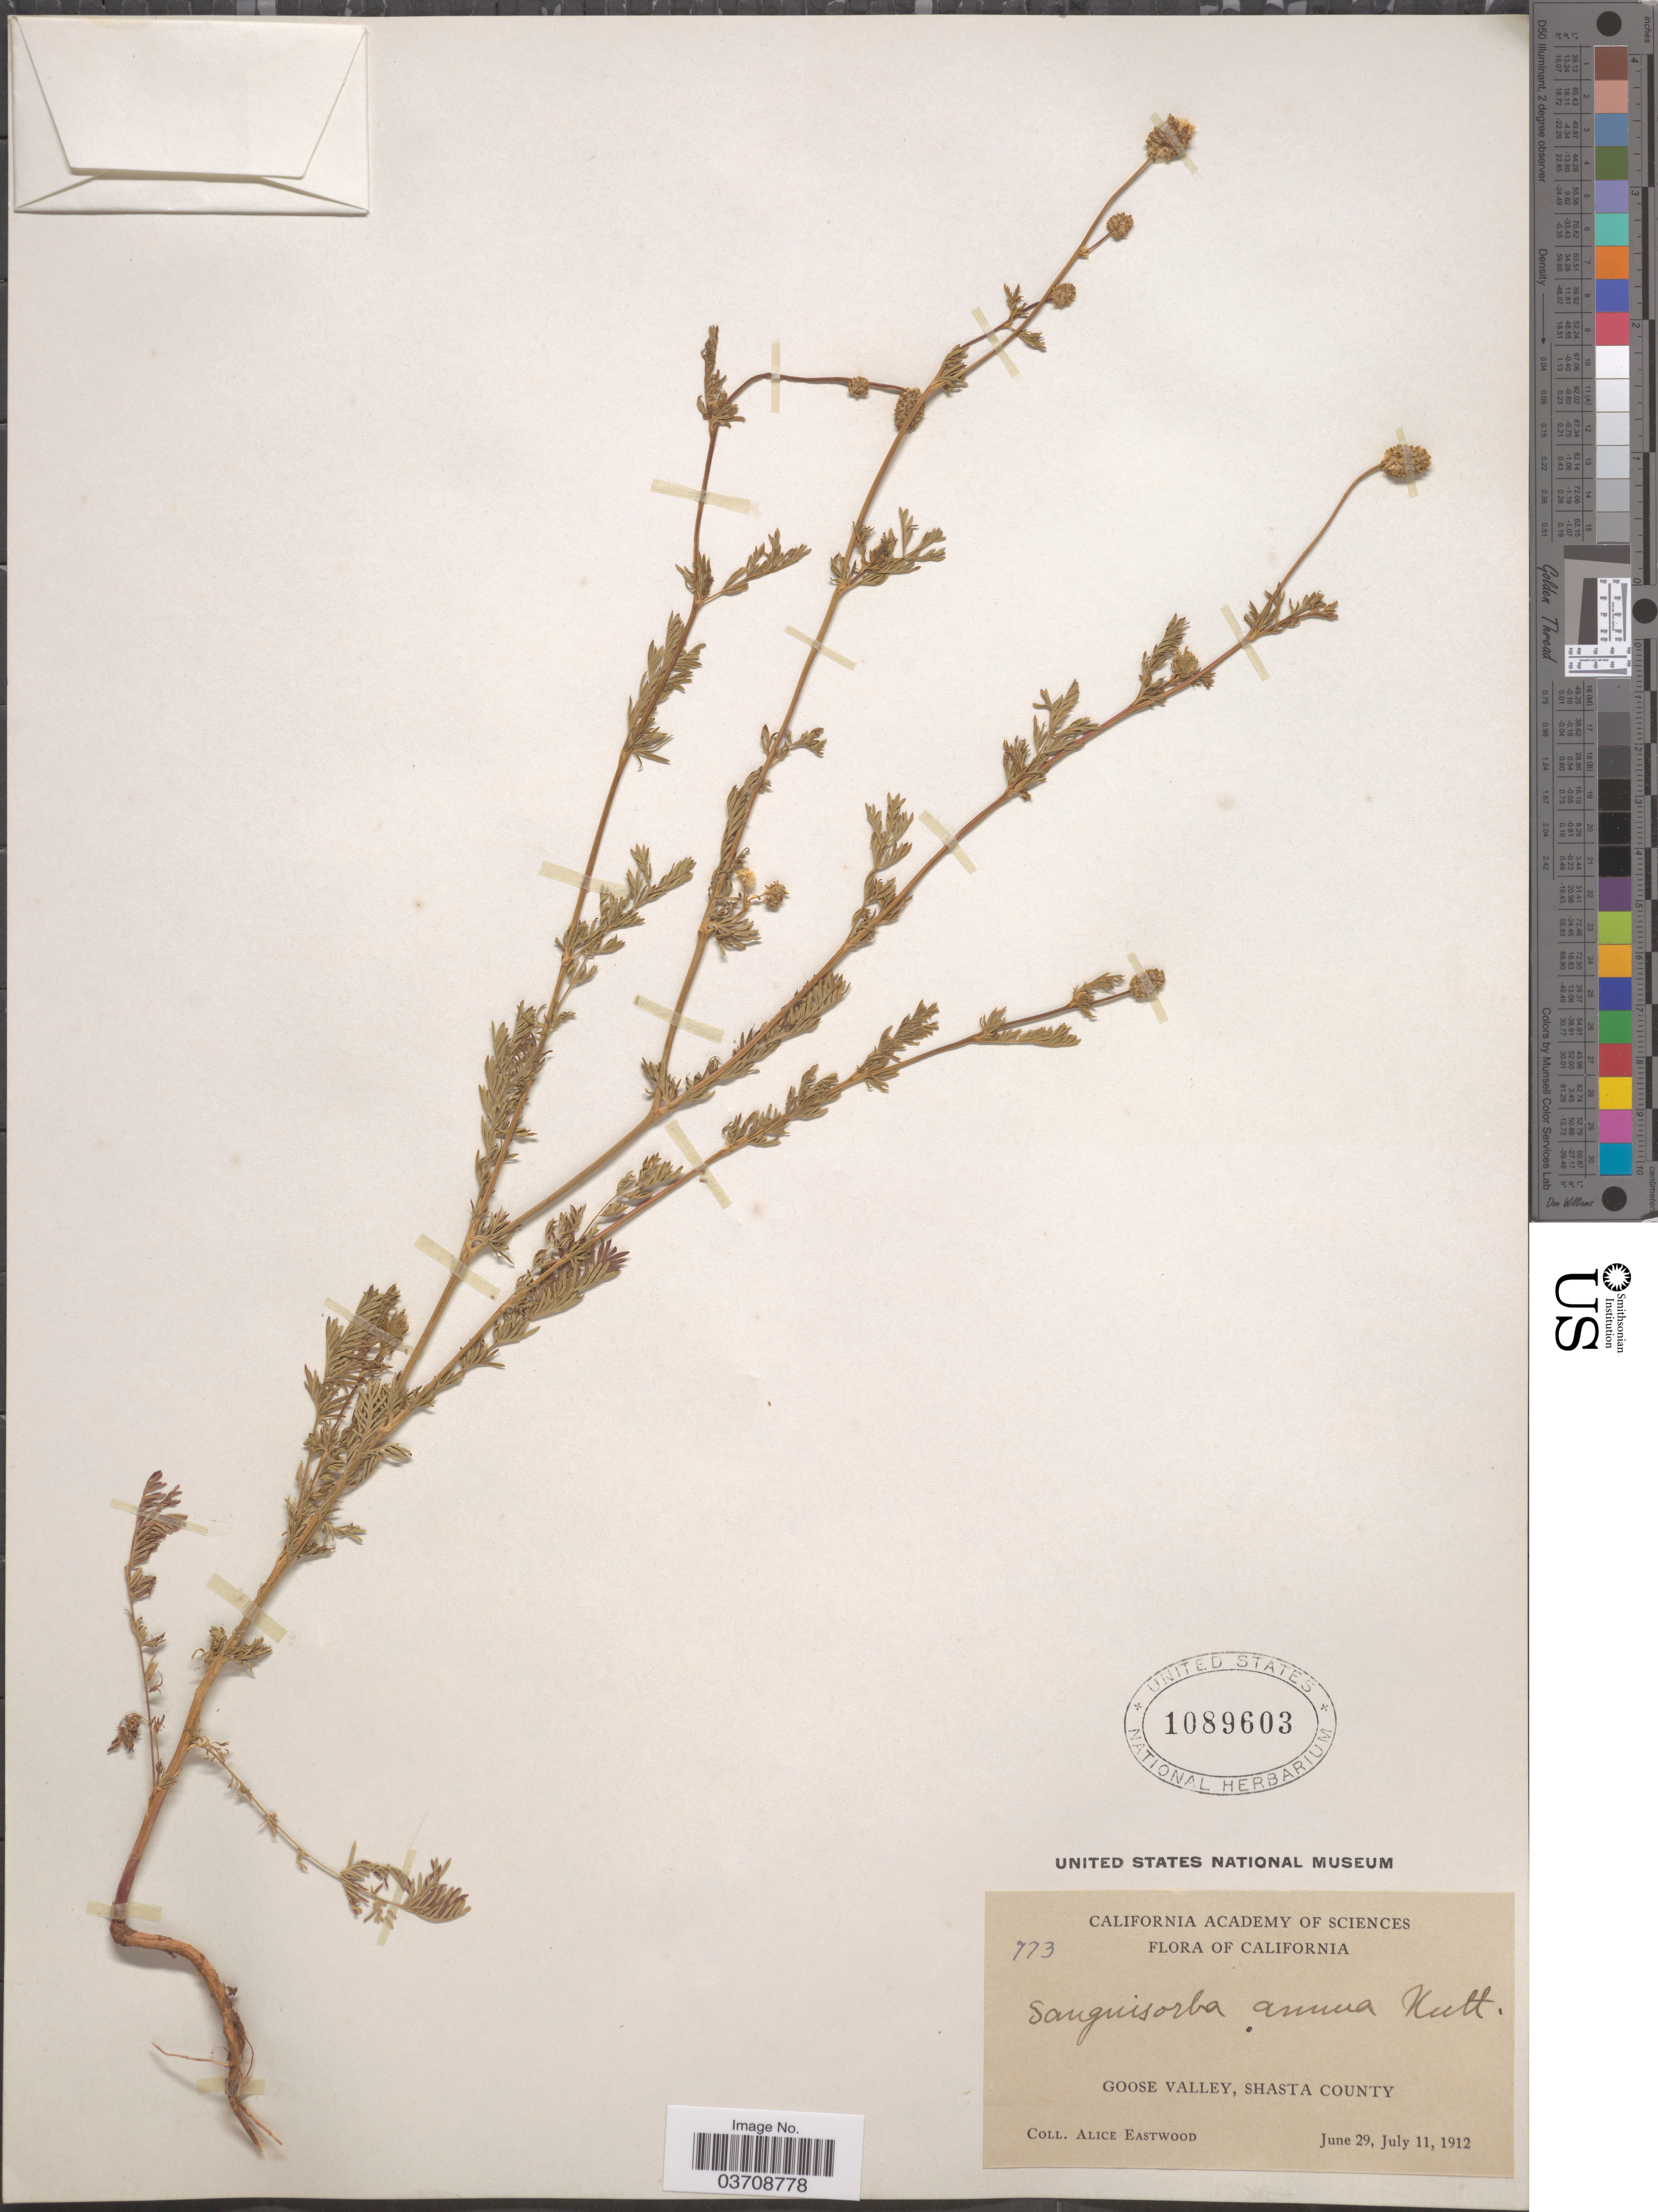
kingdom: Plantae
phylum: Tracheophyta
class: Magnoliopsida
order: Rosales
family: Rosaceae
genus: Sanguisorba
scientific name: Sanguisorba occidentalis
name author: Nutt.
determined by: Strong, Mark T., (BOT), Smithsonian Institution - National Museum of Natural History (UNITED STATES)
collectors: A. Eastwood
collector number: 773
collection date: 1912-06-29/1912-07-11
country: United States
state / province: California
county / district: Shasta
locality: Goose Valley, Shasta County.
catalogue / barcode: US 1089603